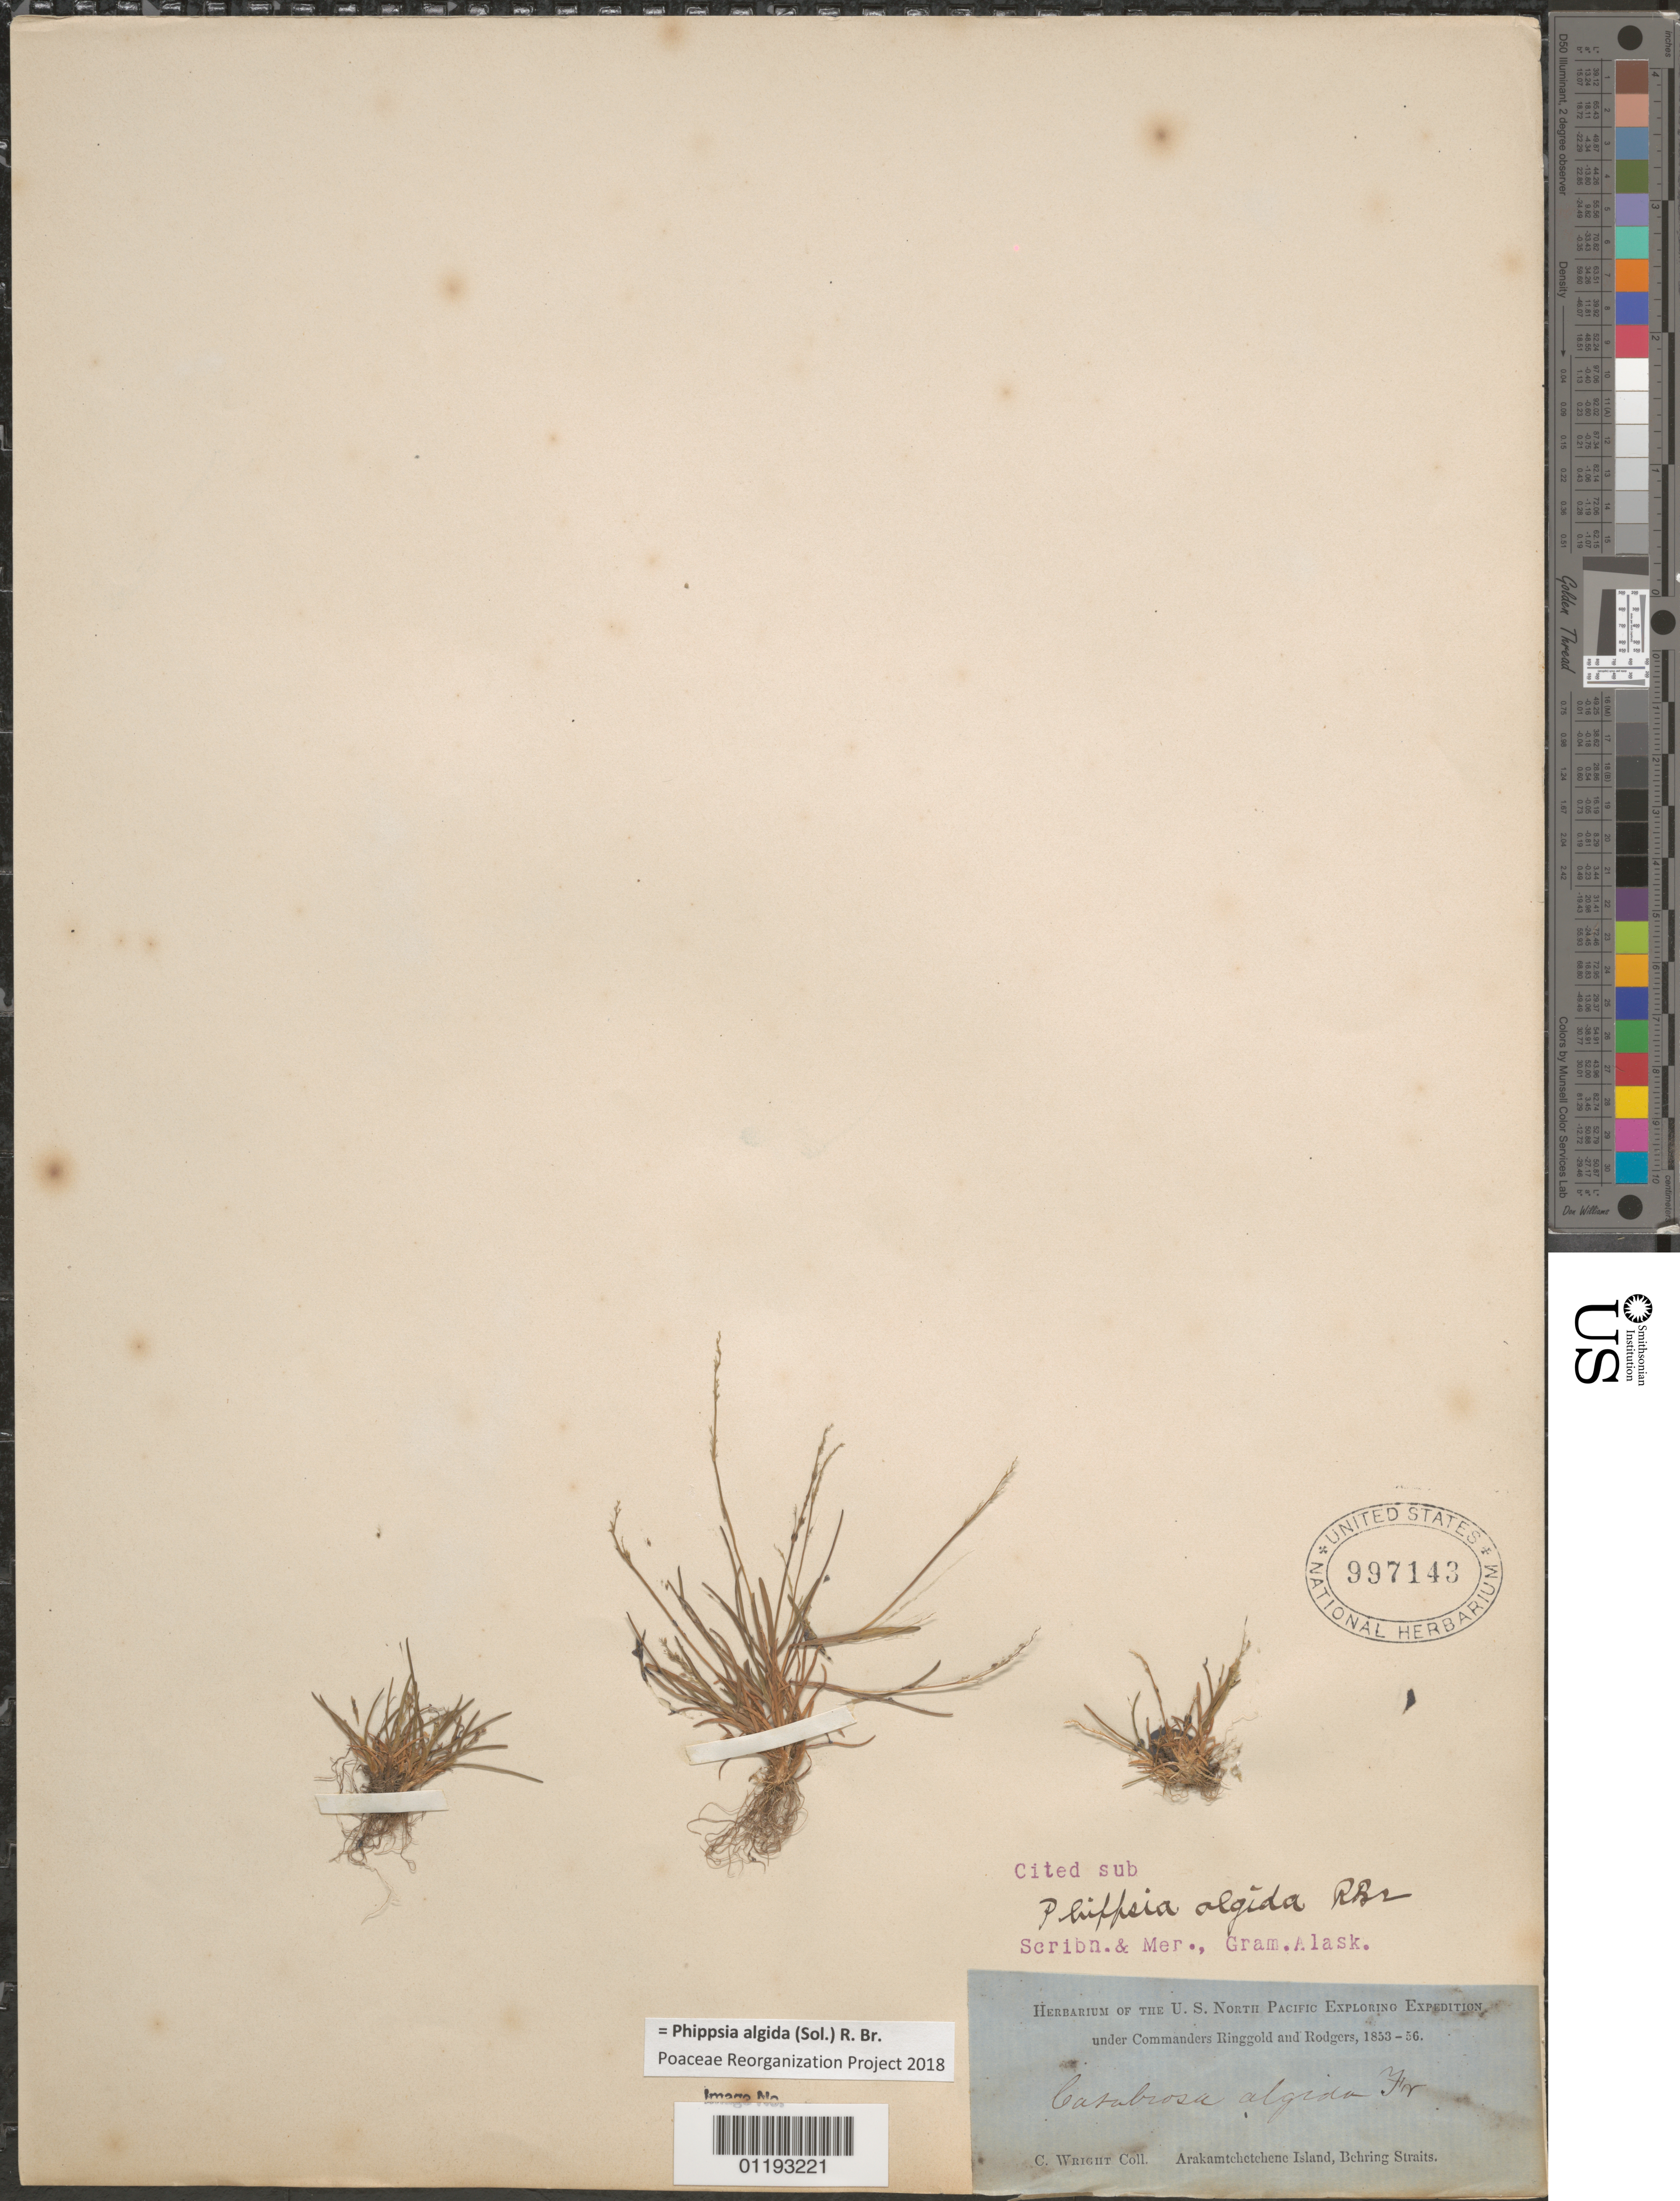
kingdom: Plantae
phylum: Tracheophyta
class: Liliopsida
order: Poales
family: Poaceae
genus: Phippsia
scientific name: Phippsia algida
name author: (Sol.) R. Br.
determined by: Poaceae Reorganization Project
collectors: C. Wright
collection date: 1853/1856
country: Russian Federation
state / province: Chukotka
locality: Arakamtchetchene I. Behring Straits.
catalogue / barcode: US 997143